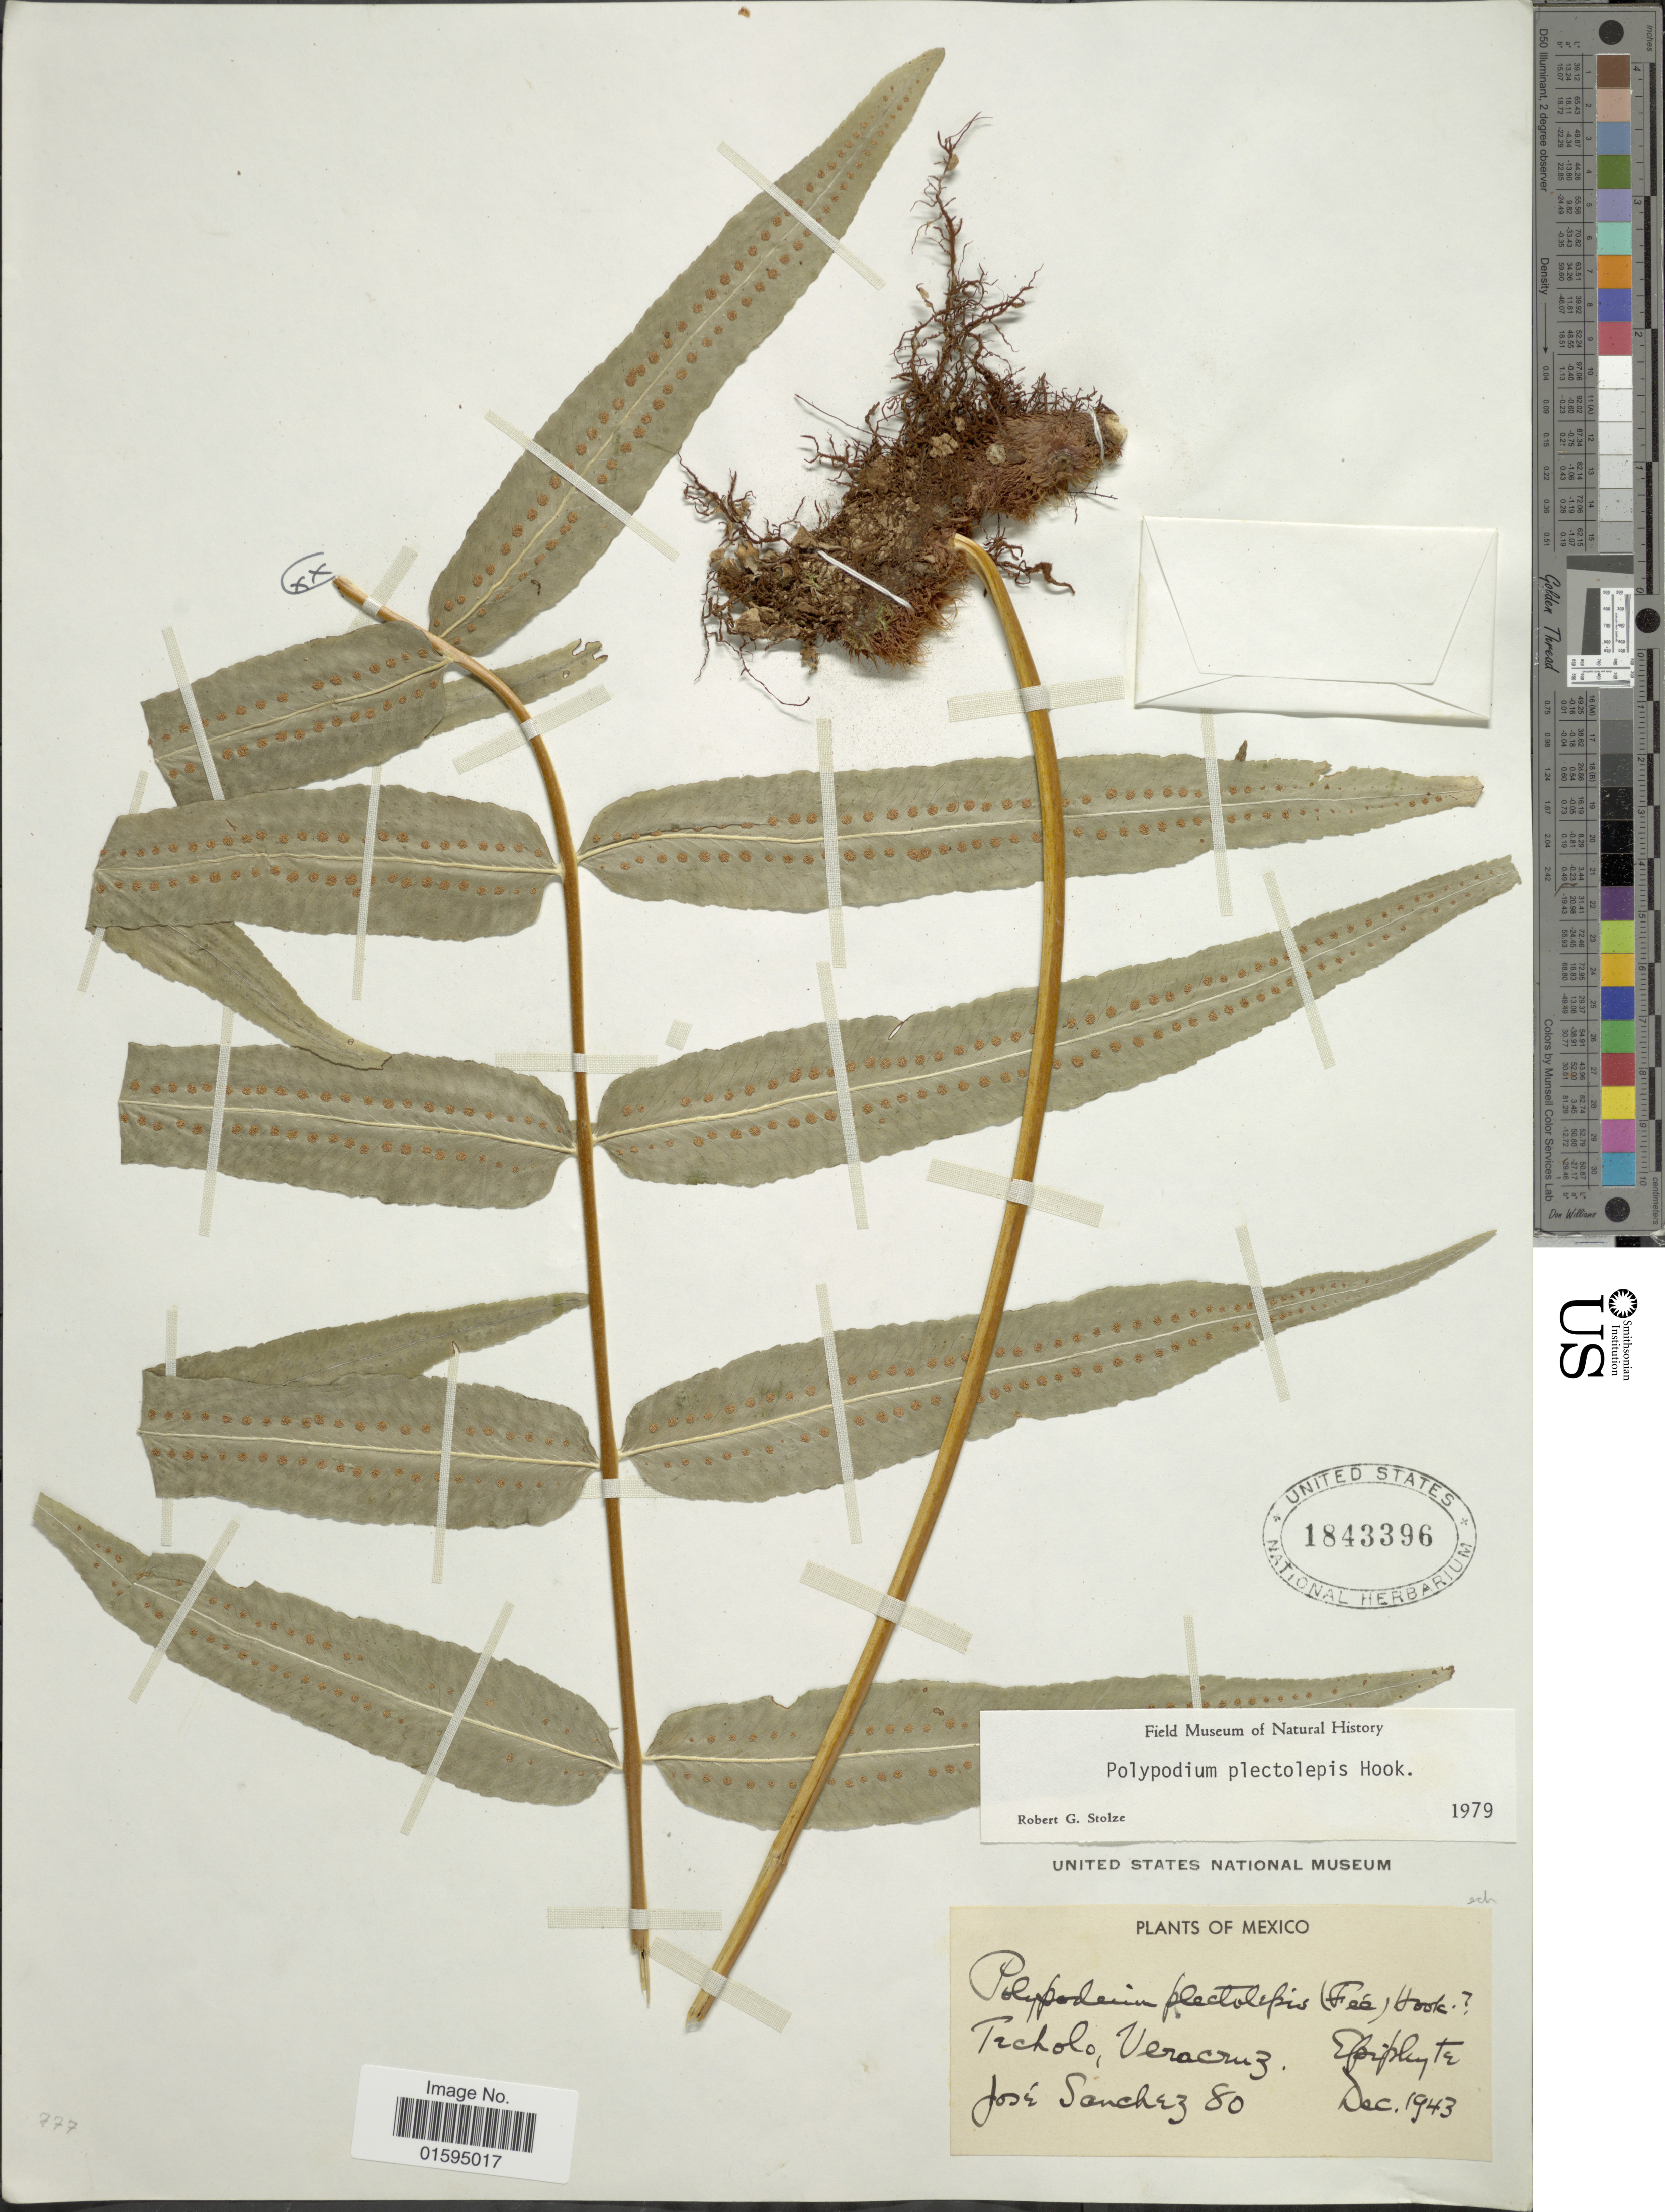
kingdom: Plantae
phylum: Tracheophyta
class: Polypodiopsida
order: Polypodiales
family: Polypodiaceae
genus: Polypodium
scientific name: Polypodium echinolepis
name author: Fée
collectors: J. Sánchez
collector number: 80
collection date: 1943-12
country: Mexico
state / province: Veracruz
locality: Techolo Vera Cruz.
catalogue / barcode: US 1843396